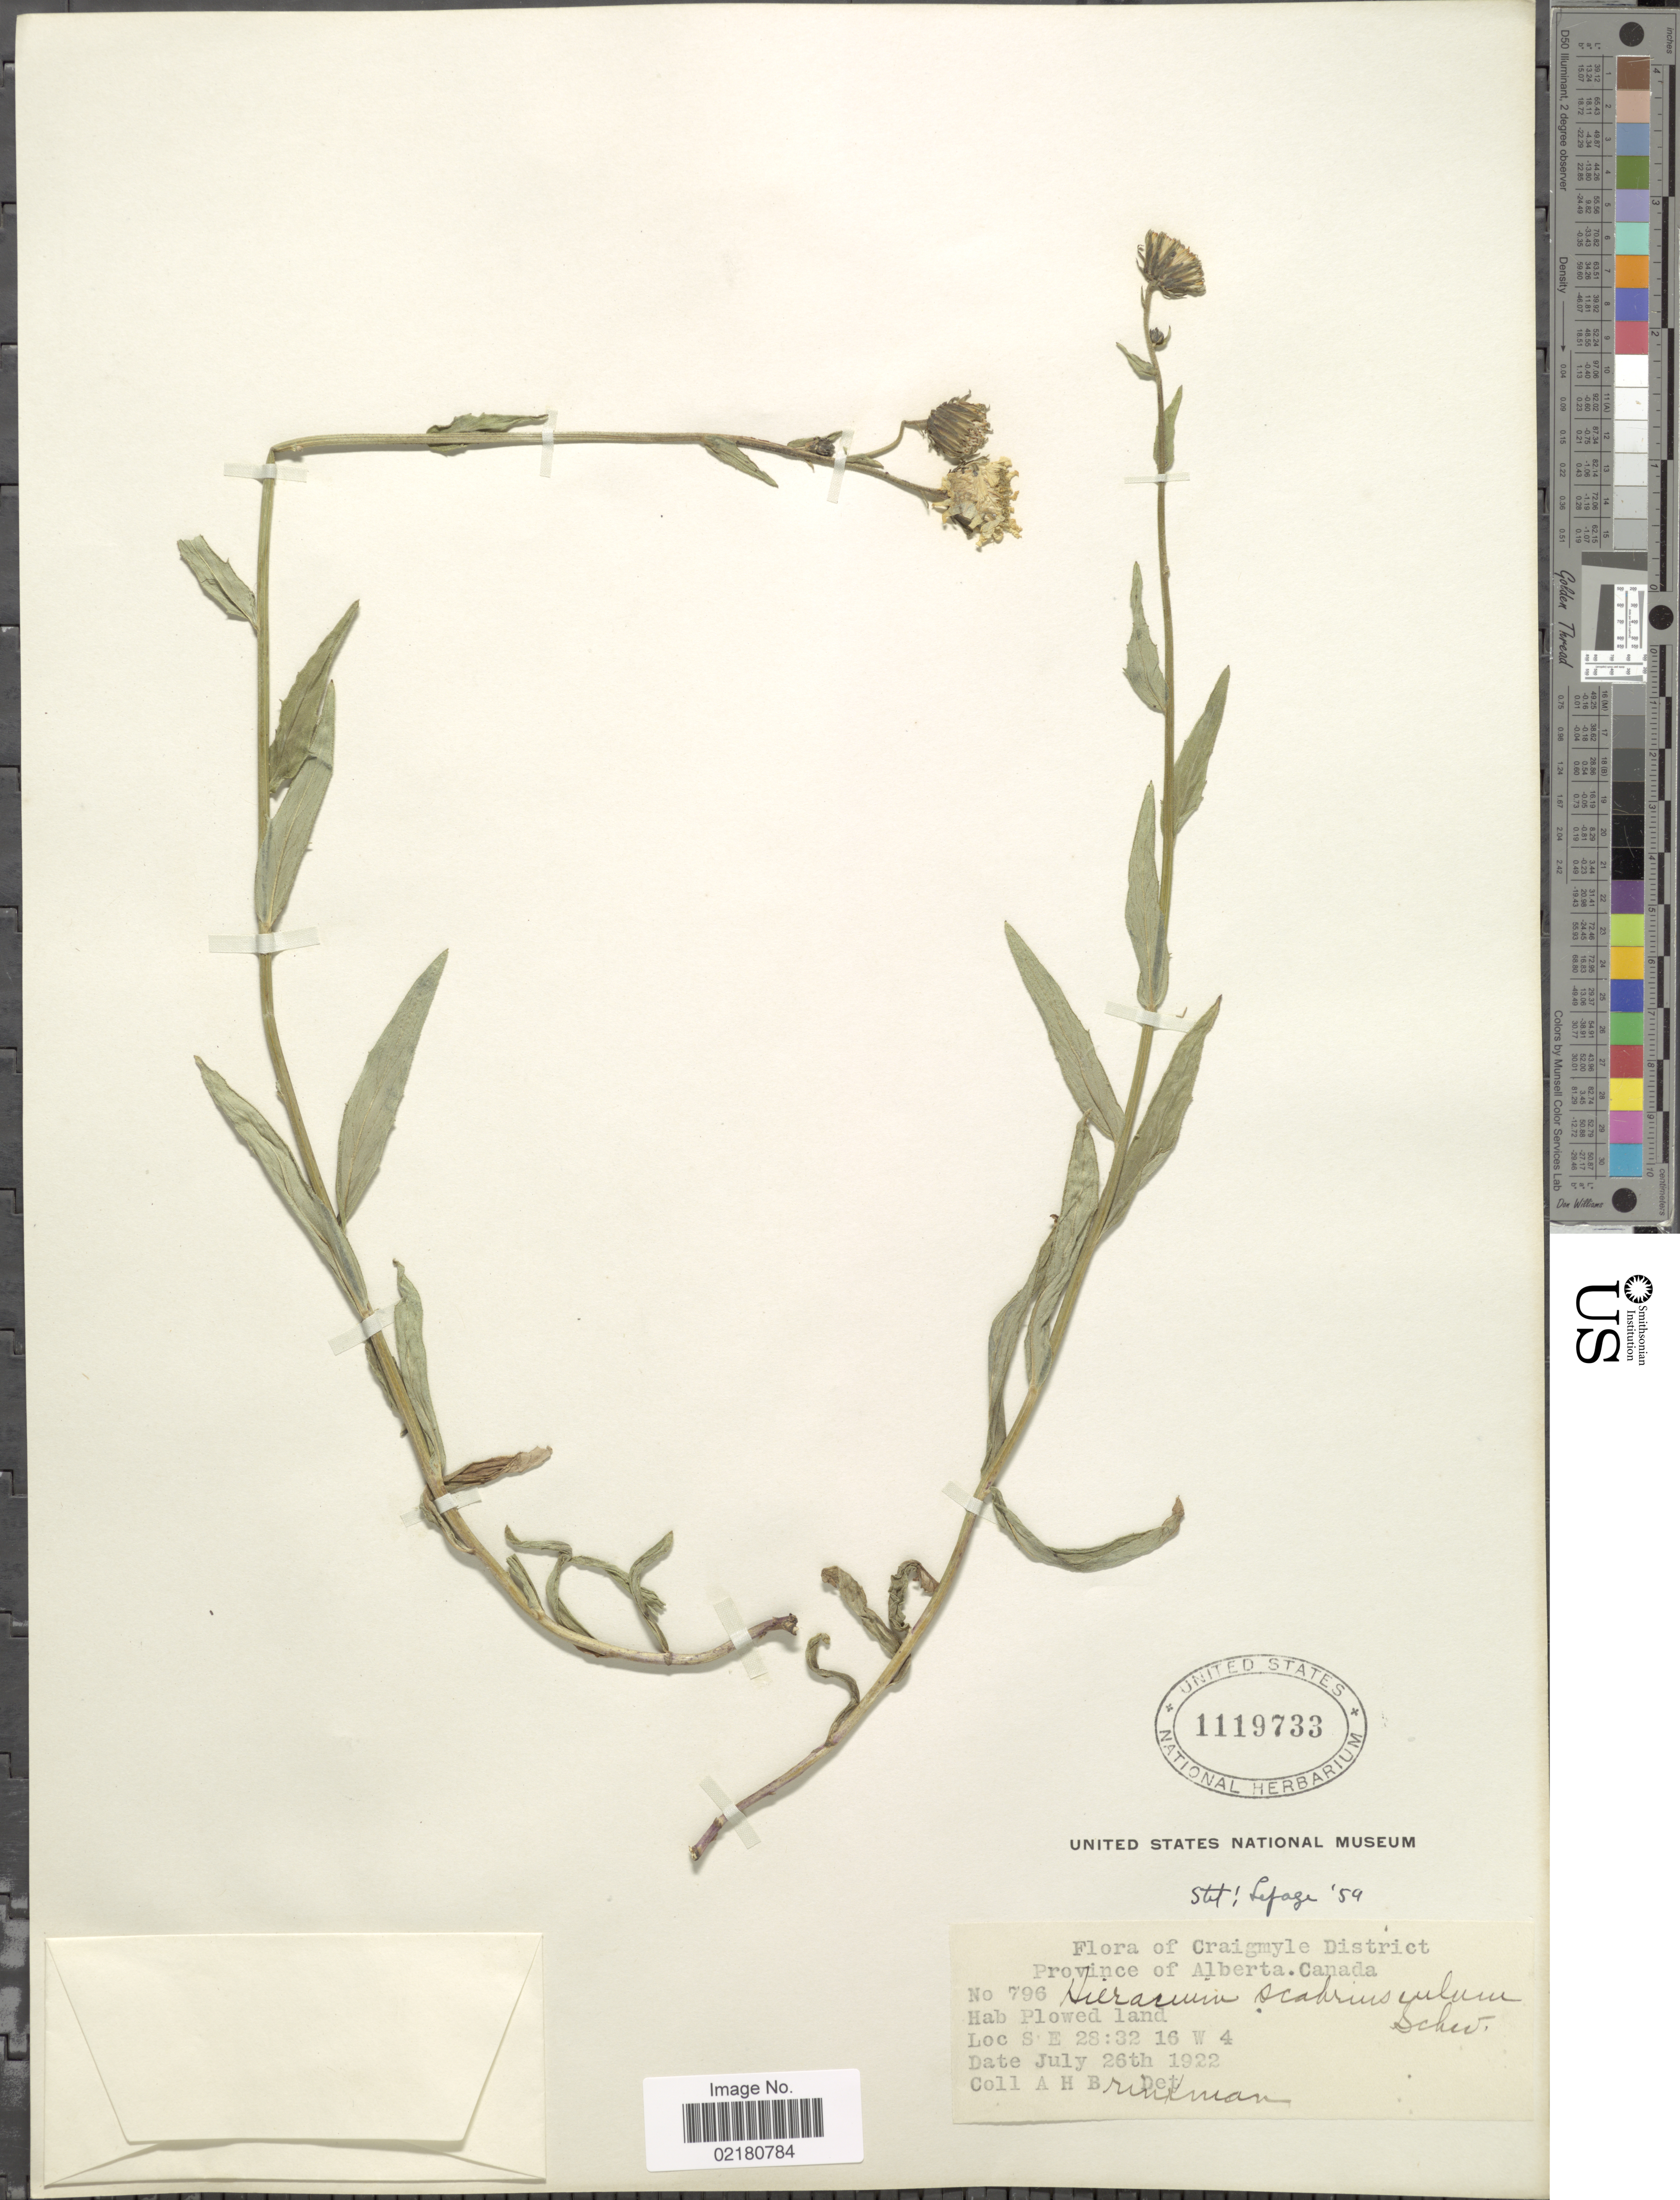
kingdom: Plantae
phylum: Tracheophyta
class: Magnoliopsida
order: Asterales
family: Asteraceae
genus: Hieracium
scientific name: Hieracium umbellatum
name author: L.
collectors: A. Brinkman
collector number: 796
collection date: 1922-07-26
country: Canada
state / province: Alberta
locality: Craigmyle District, Province of Alberta, Canada, Plowed land, SE 28:32 16 W 4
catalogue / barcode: US 1119733